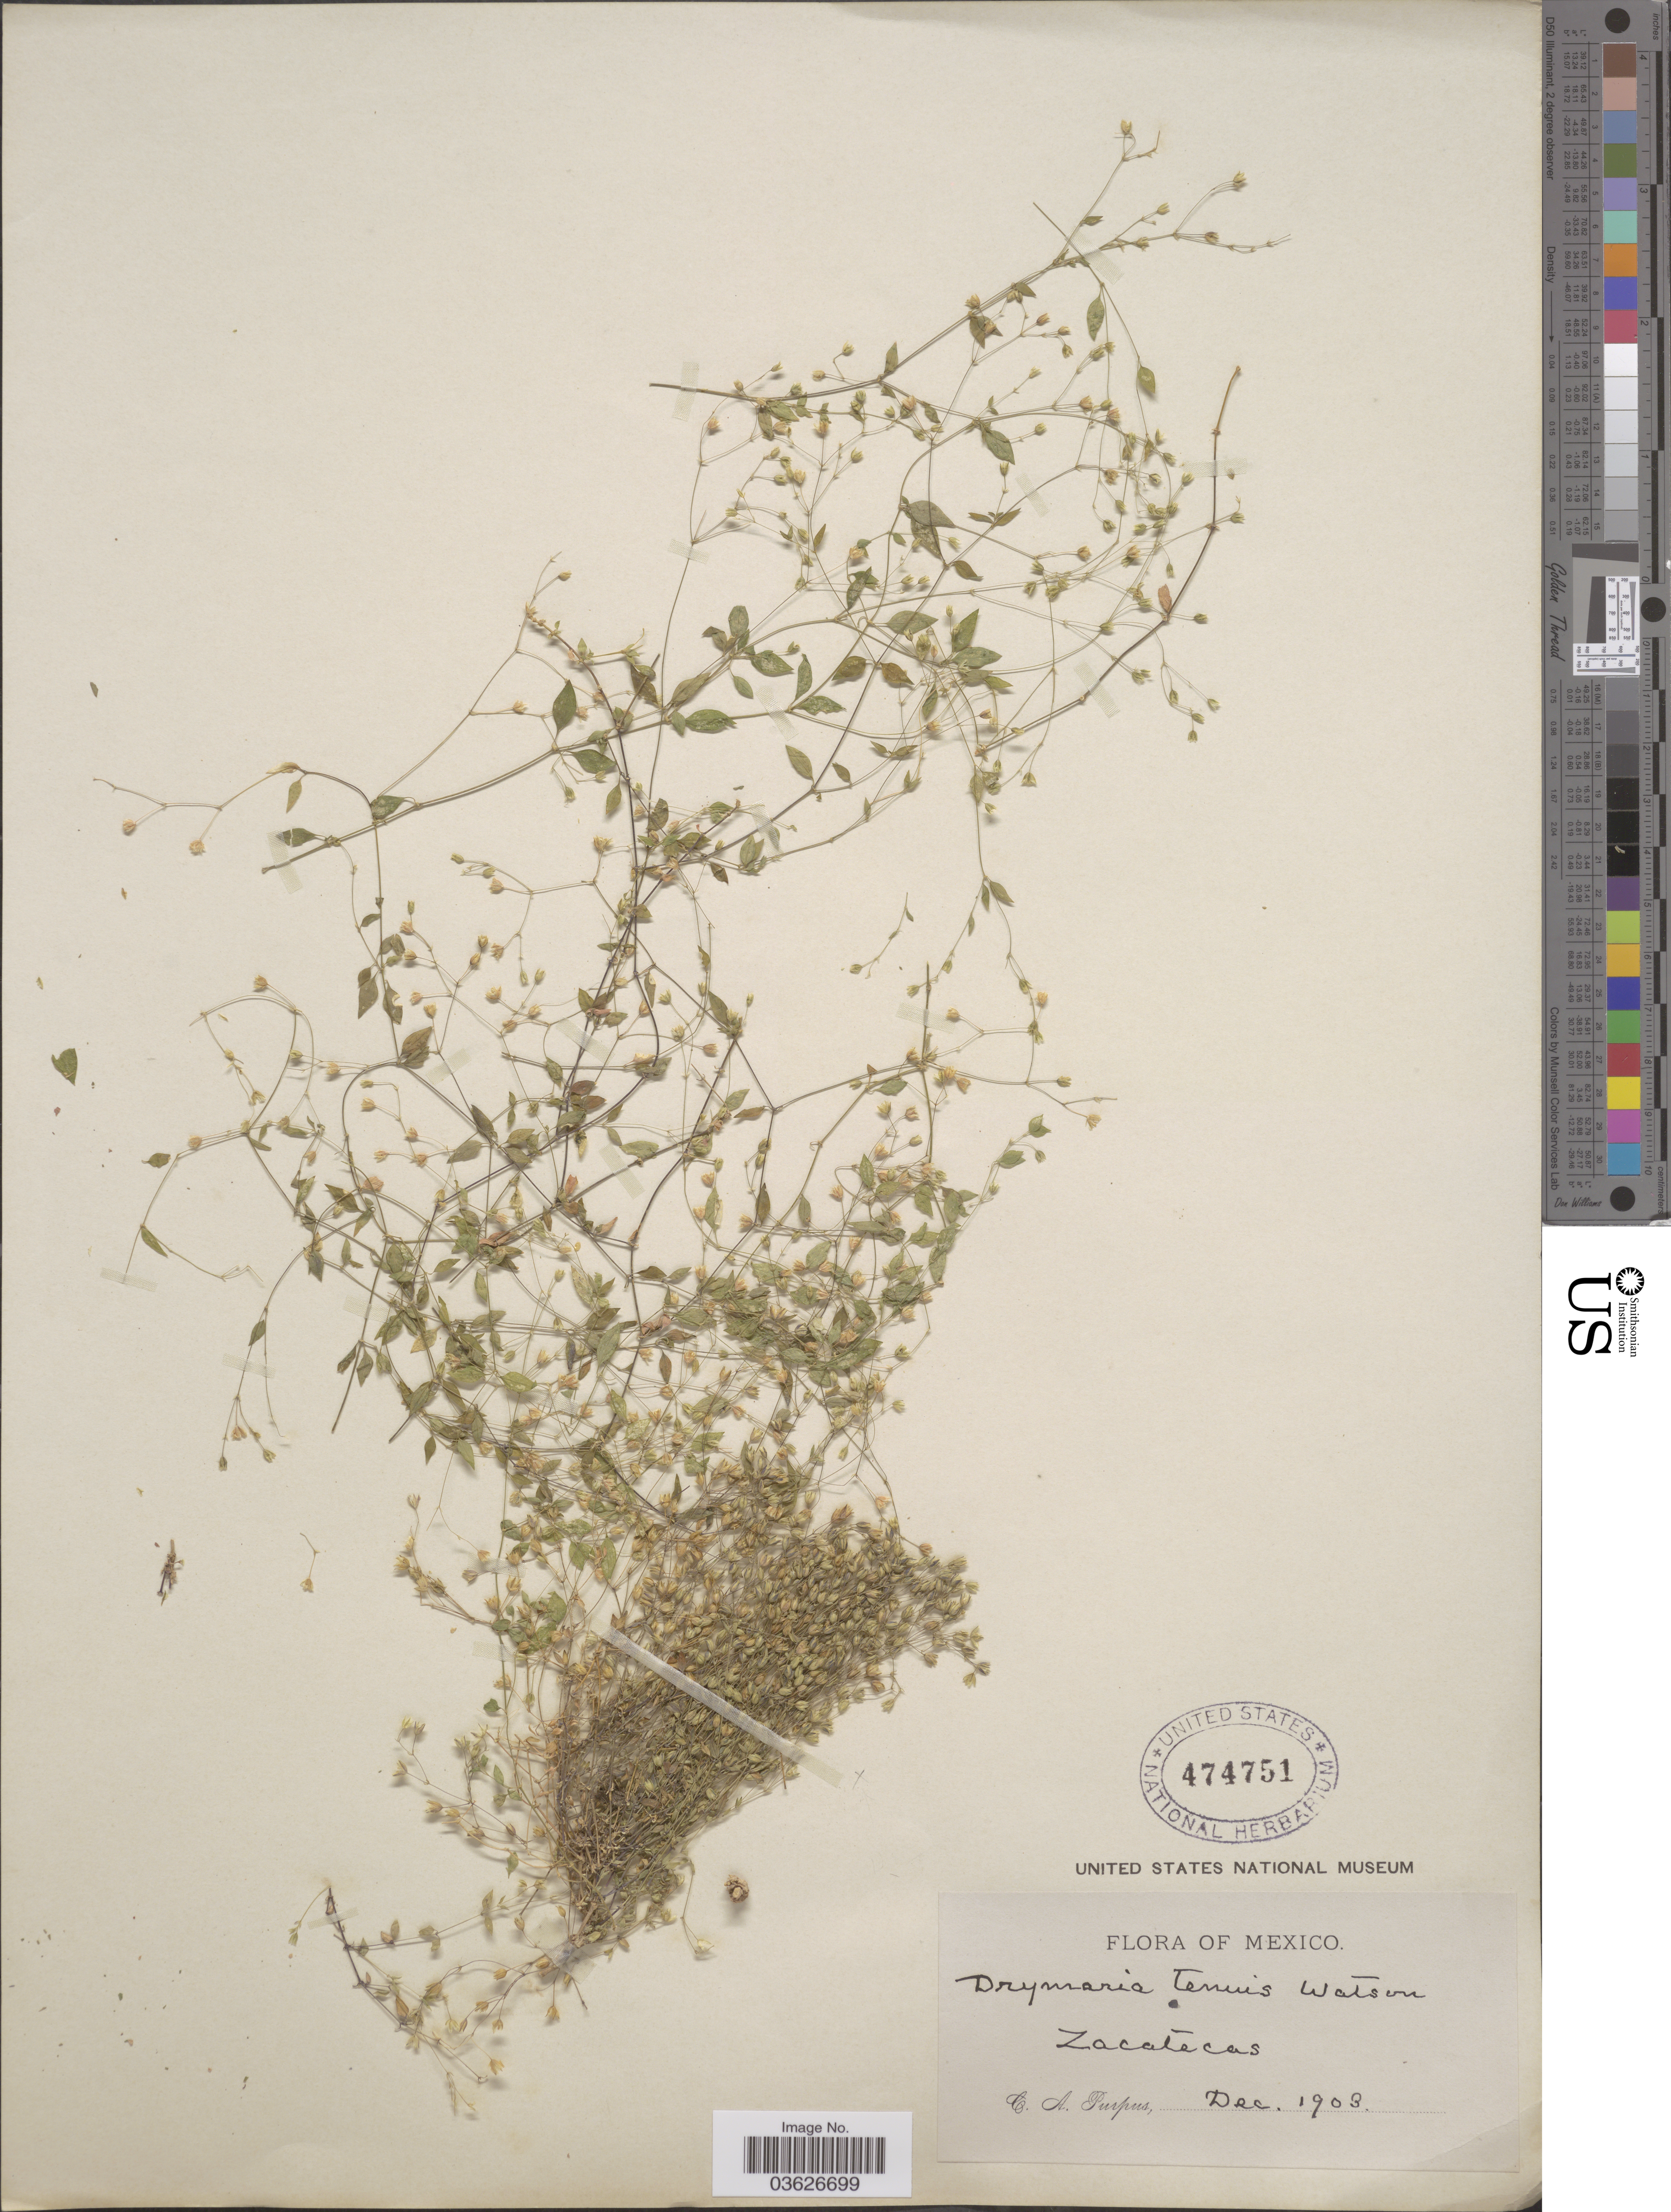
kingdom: Plantae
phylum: Tracheophyta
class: Magnoliopsida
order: Caryophyllales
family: Caryophyllaceae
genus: Drymaria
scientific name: Drymaria tenuis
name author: S. Watson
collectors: C. A. Purpus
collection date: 1903-12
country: Mexico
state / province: Zacatecas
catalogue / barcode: US 474751